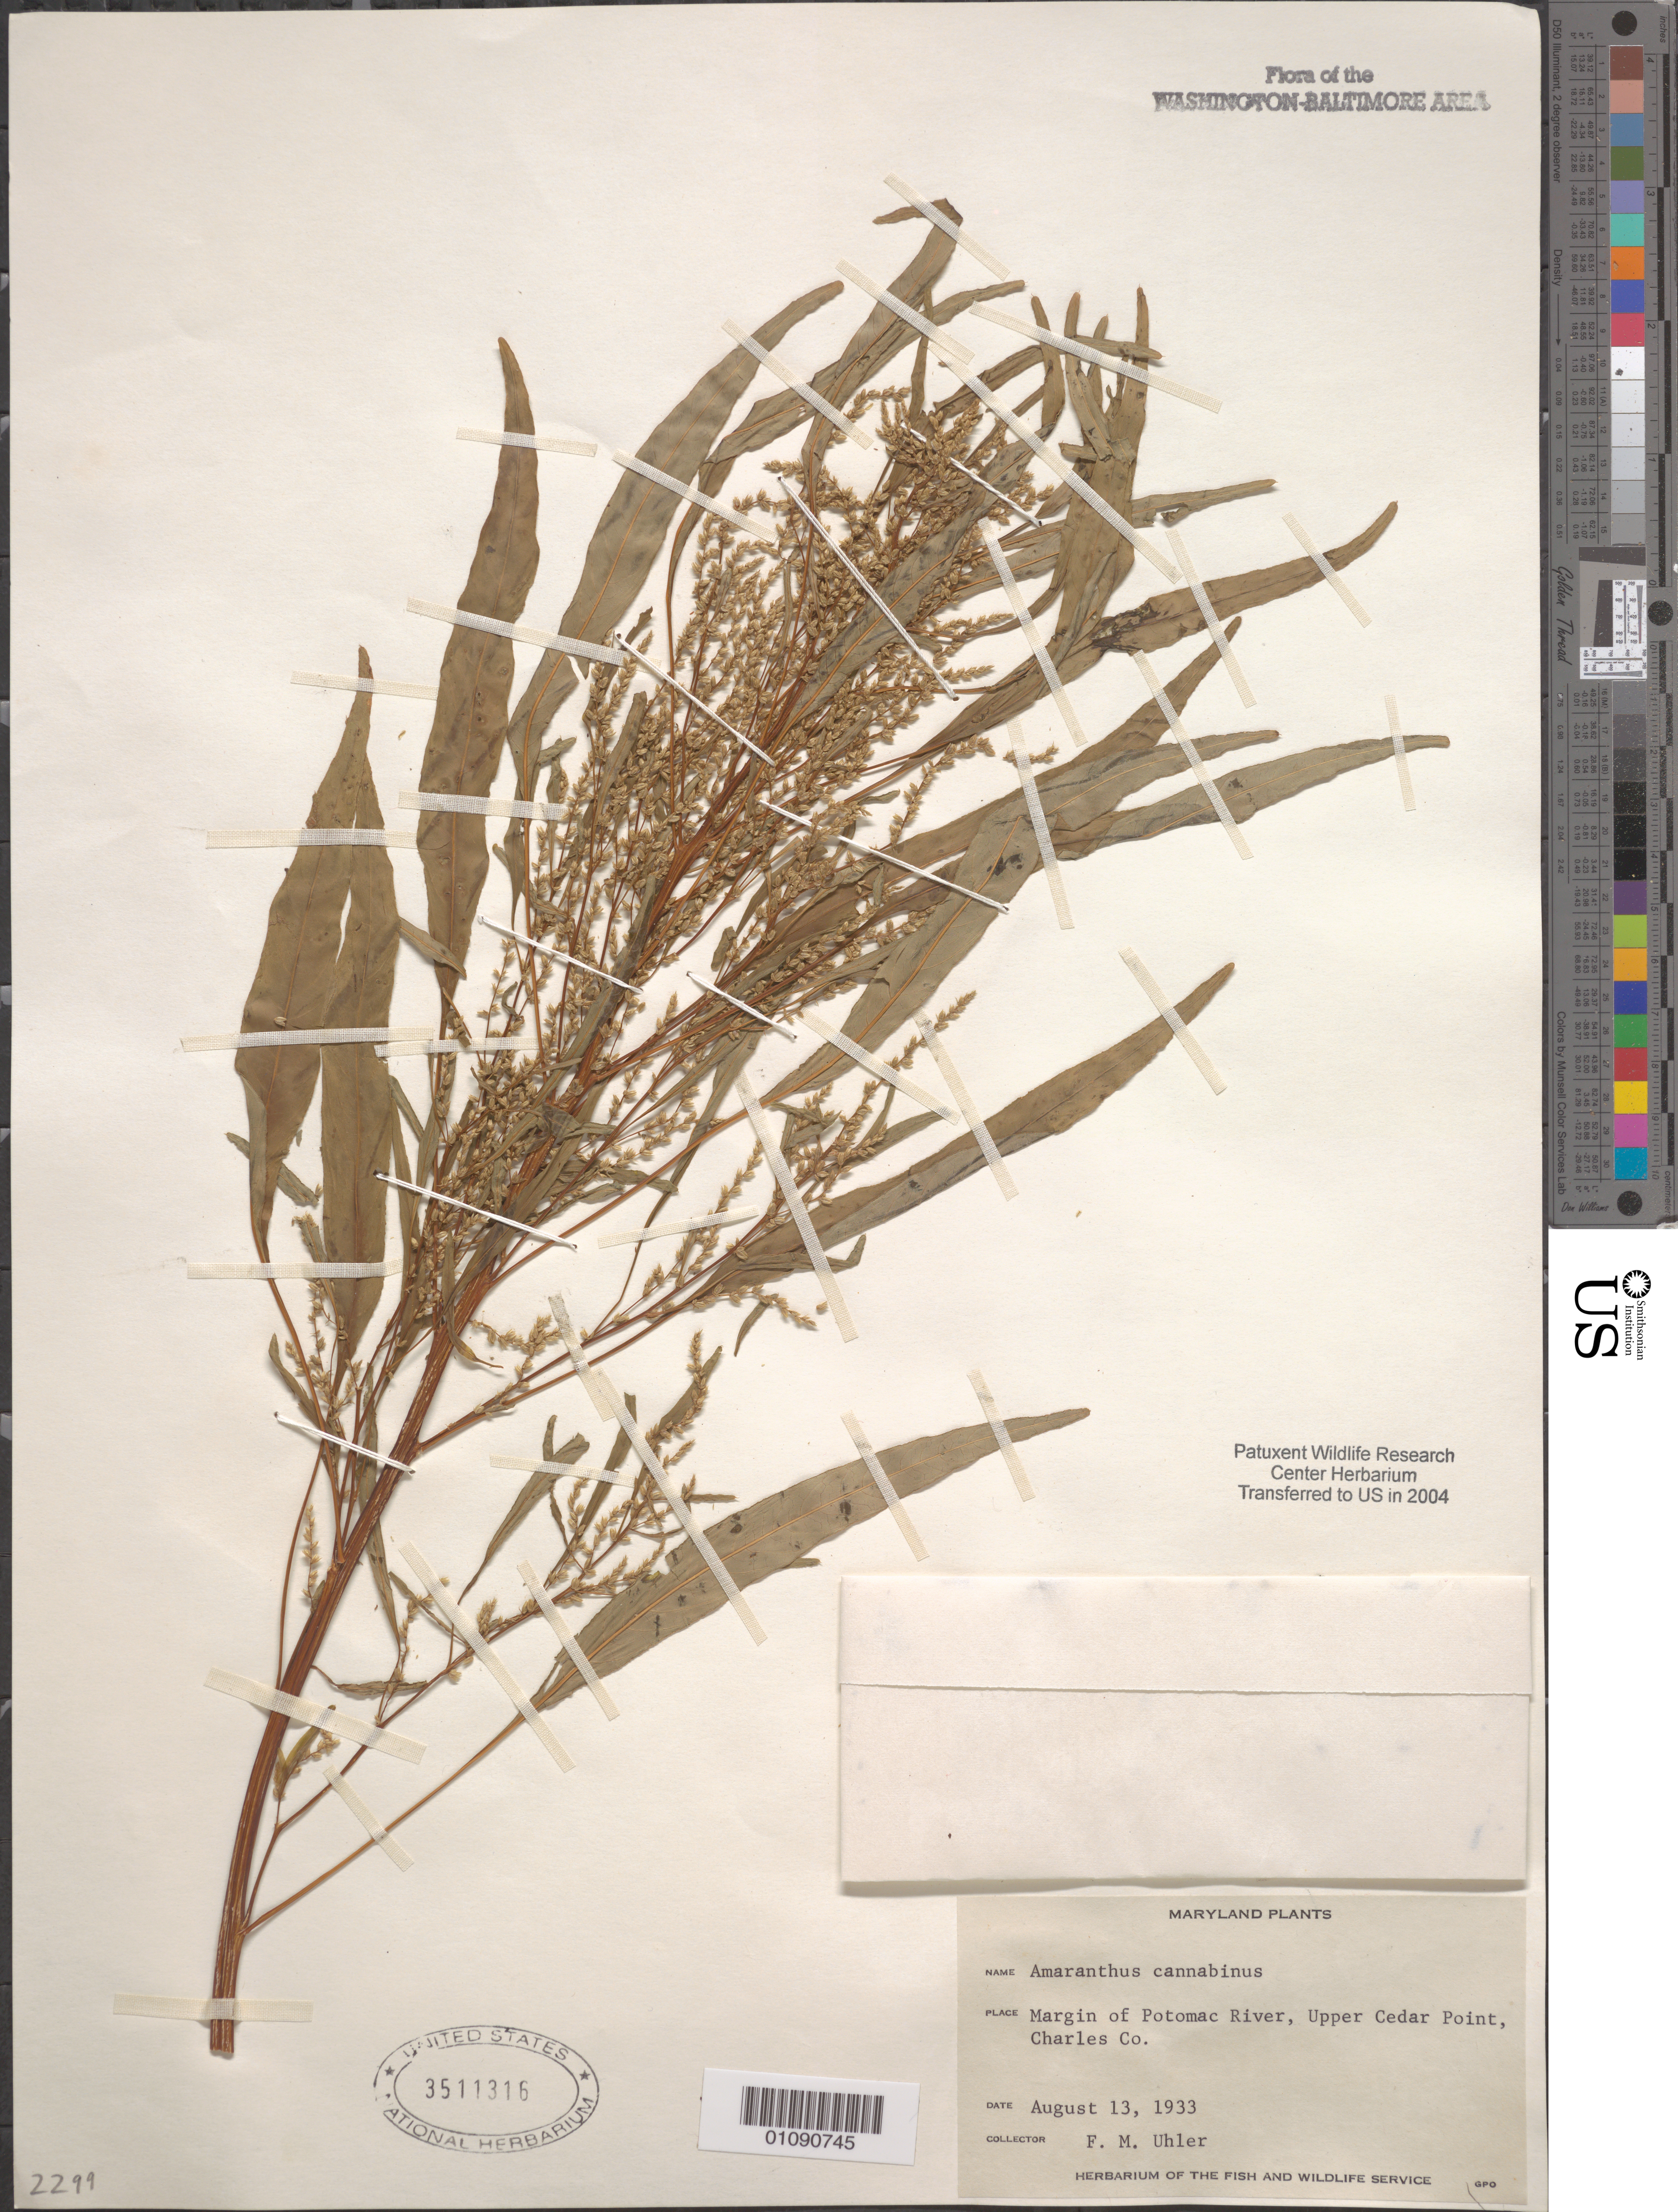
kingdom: Plantae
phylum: Tracheophyta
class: Magnoliopsida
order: Caryophyllales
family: Amaranthaceae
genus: Amaranthus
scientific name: Amaranthus cannabinus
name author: (L.) E.G. F. Sauer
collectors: F. M. Uhler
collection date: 1933-08-13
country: United States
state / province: Maryland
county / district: Charles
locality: Upper Cedar Point.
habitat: Margin of Potomac River.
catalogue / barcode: US 3511316